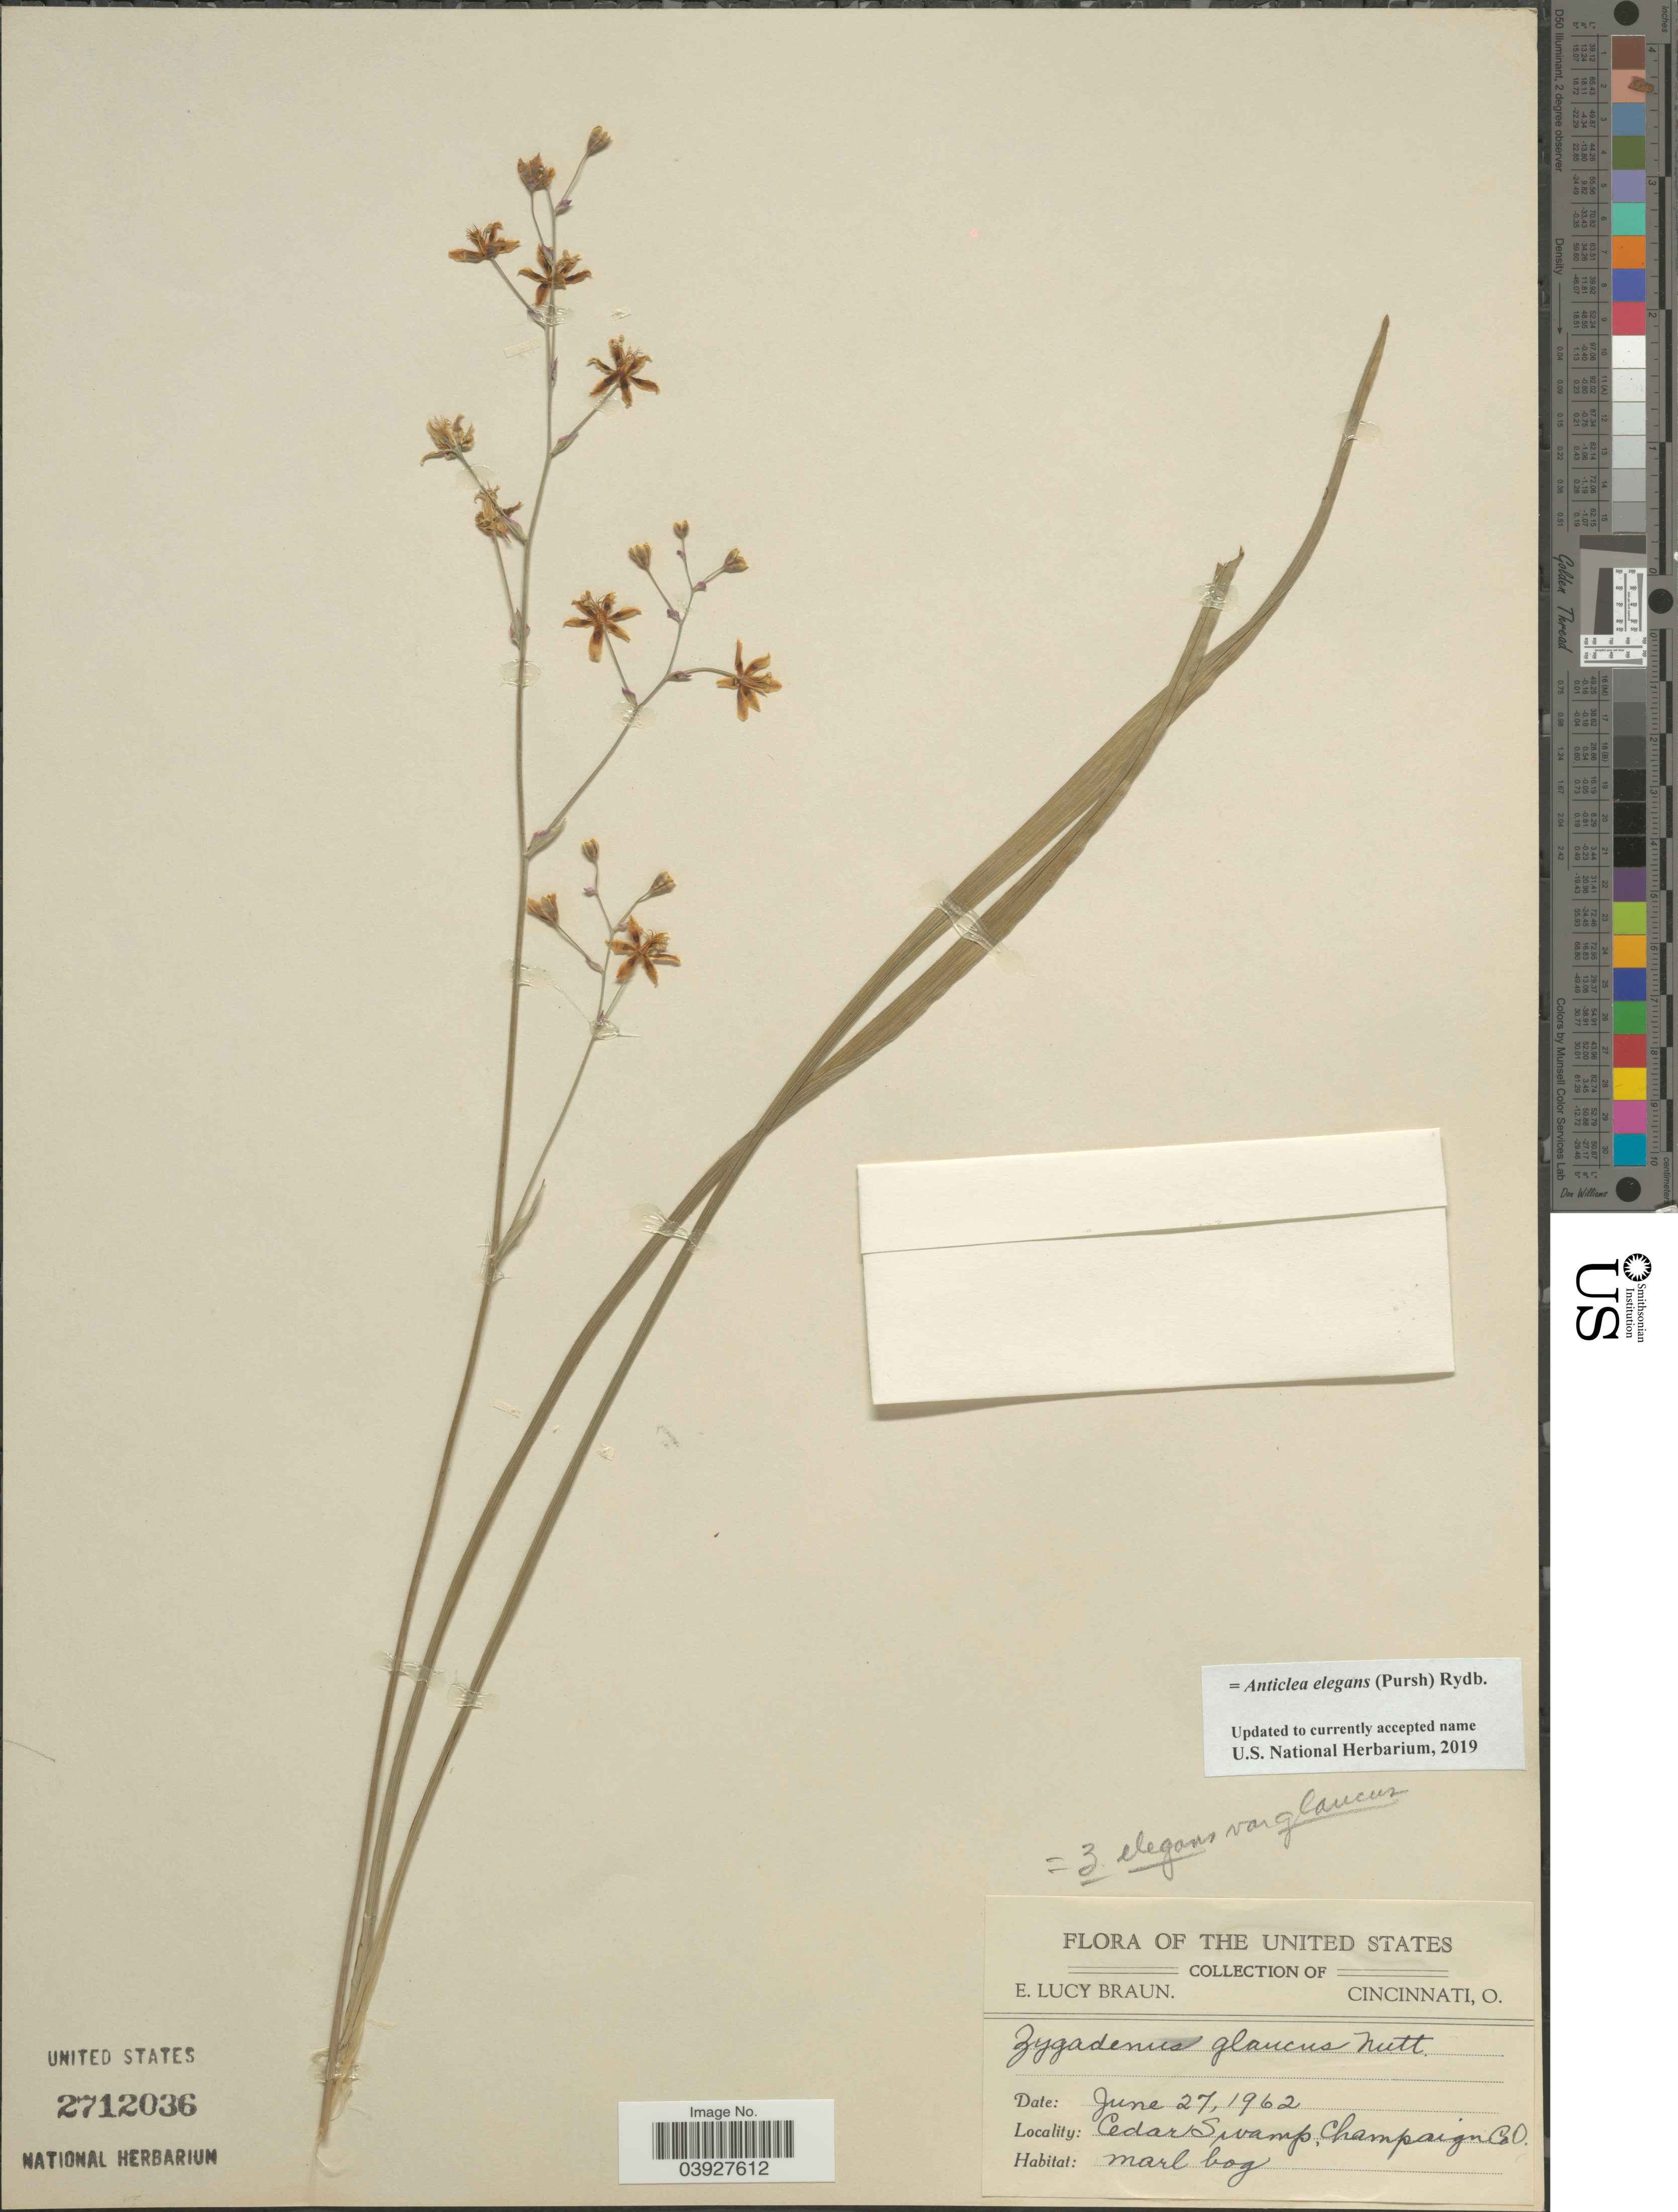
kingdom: Plantae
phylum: Tracheophyta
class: Liliopsida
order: Liliales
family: Melanthiaceae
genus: Anticlea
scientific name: Anticlea elegans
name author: (Pursh) Rydb.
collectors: E. L. Braun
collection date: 1962-06-27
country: United States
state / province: Ohio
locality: Cedar Swamp, Champaign Co.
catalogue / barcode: US 2712036